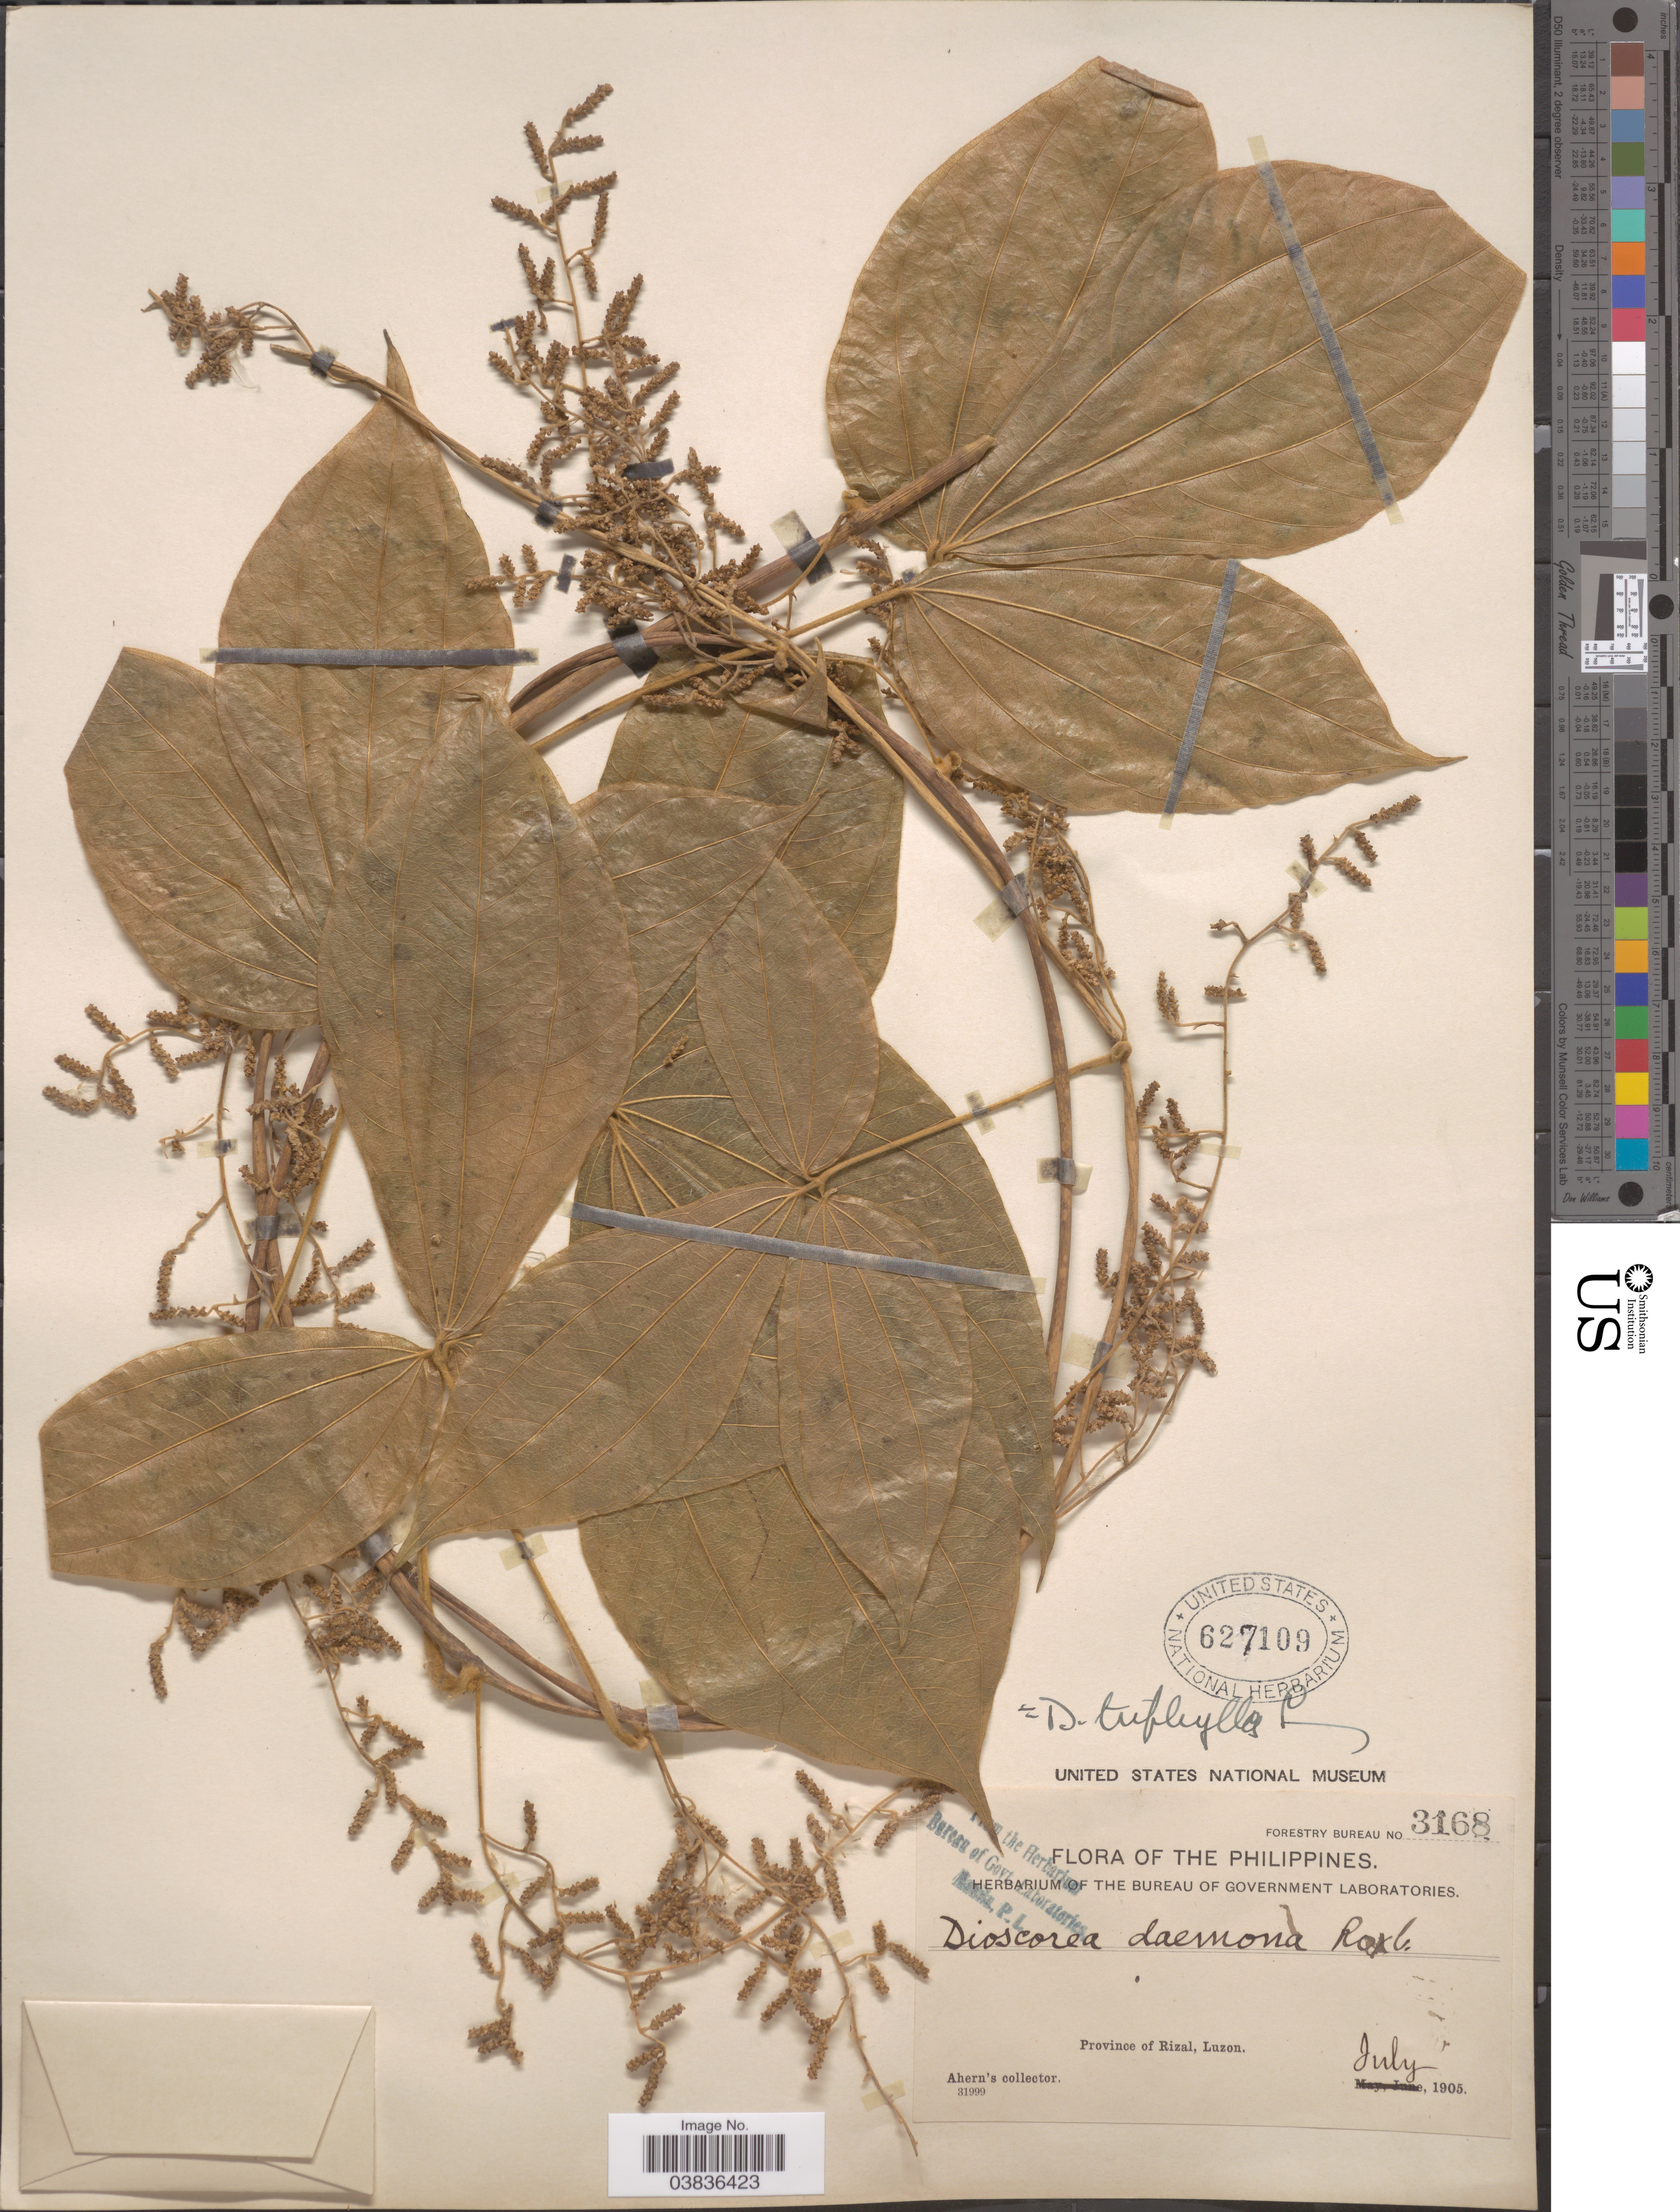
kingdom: Plantae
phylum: Tracheophyta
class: Liliopsida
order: Dioscoreales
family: Dioscoreaceae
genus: Dioscorea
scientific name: Dioscorea hispida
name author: Dennst.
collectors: Ahern's collector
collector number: Forestry Bureau 3168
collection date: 1905-07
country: Philippines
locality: Province of Rizal, Luzon.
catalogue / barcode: US 627109